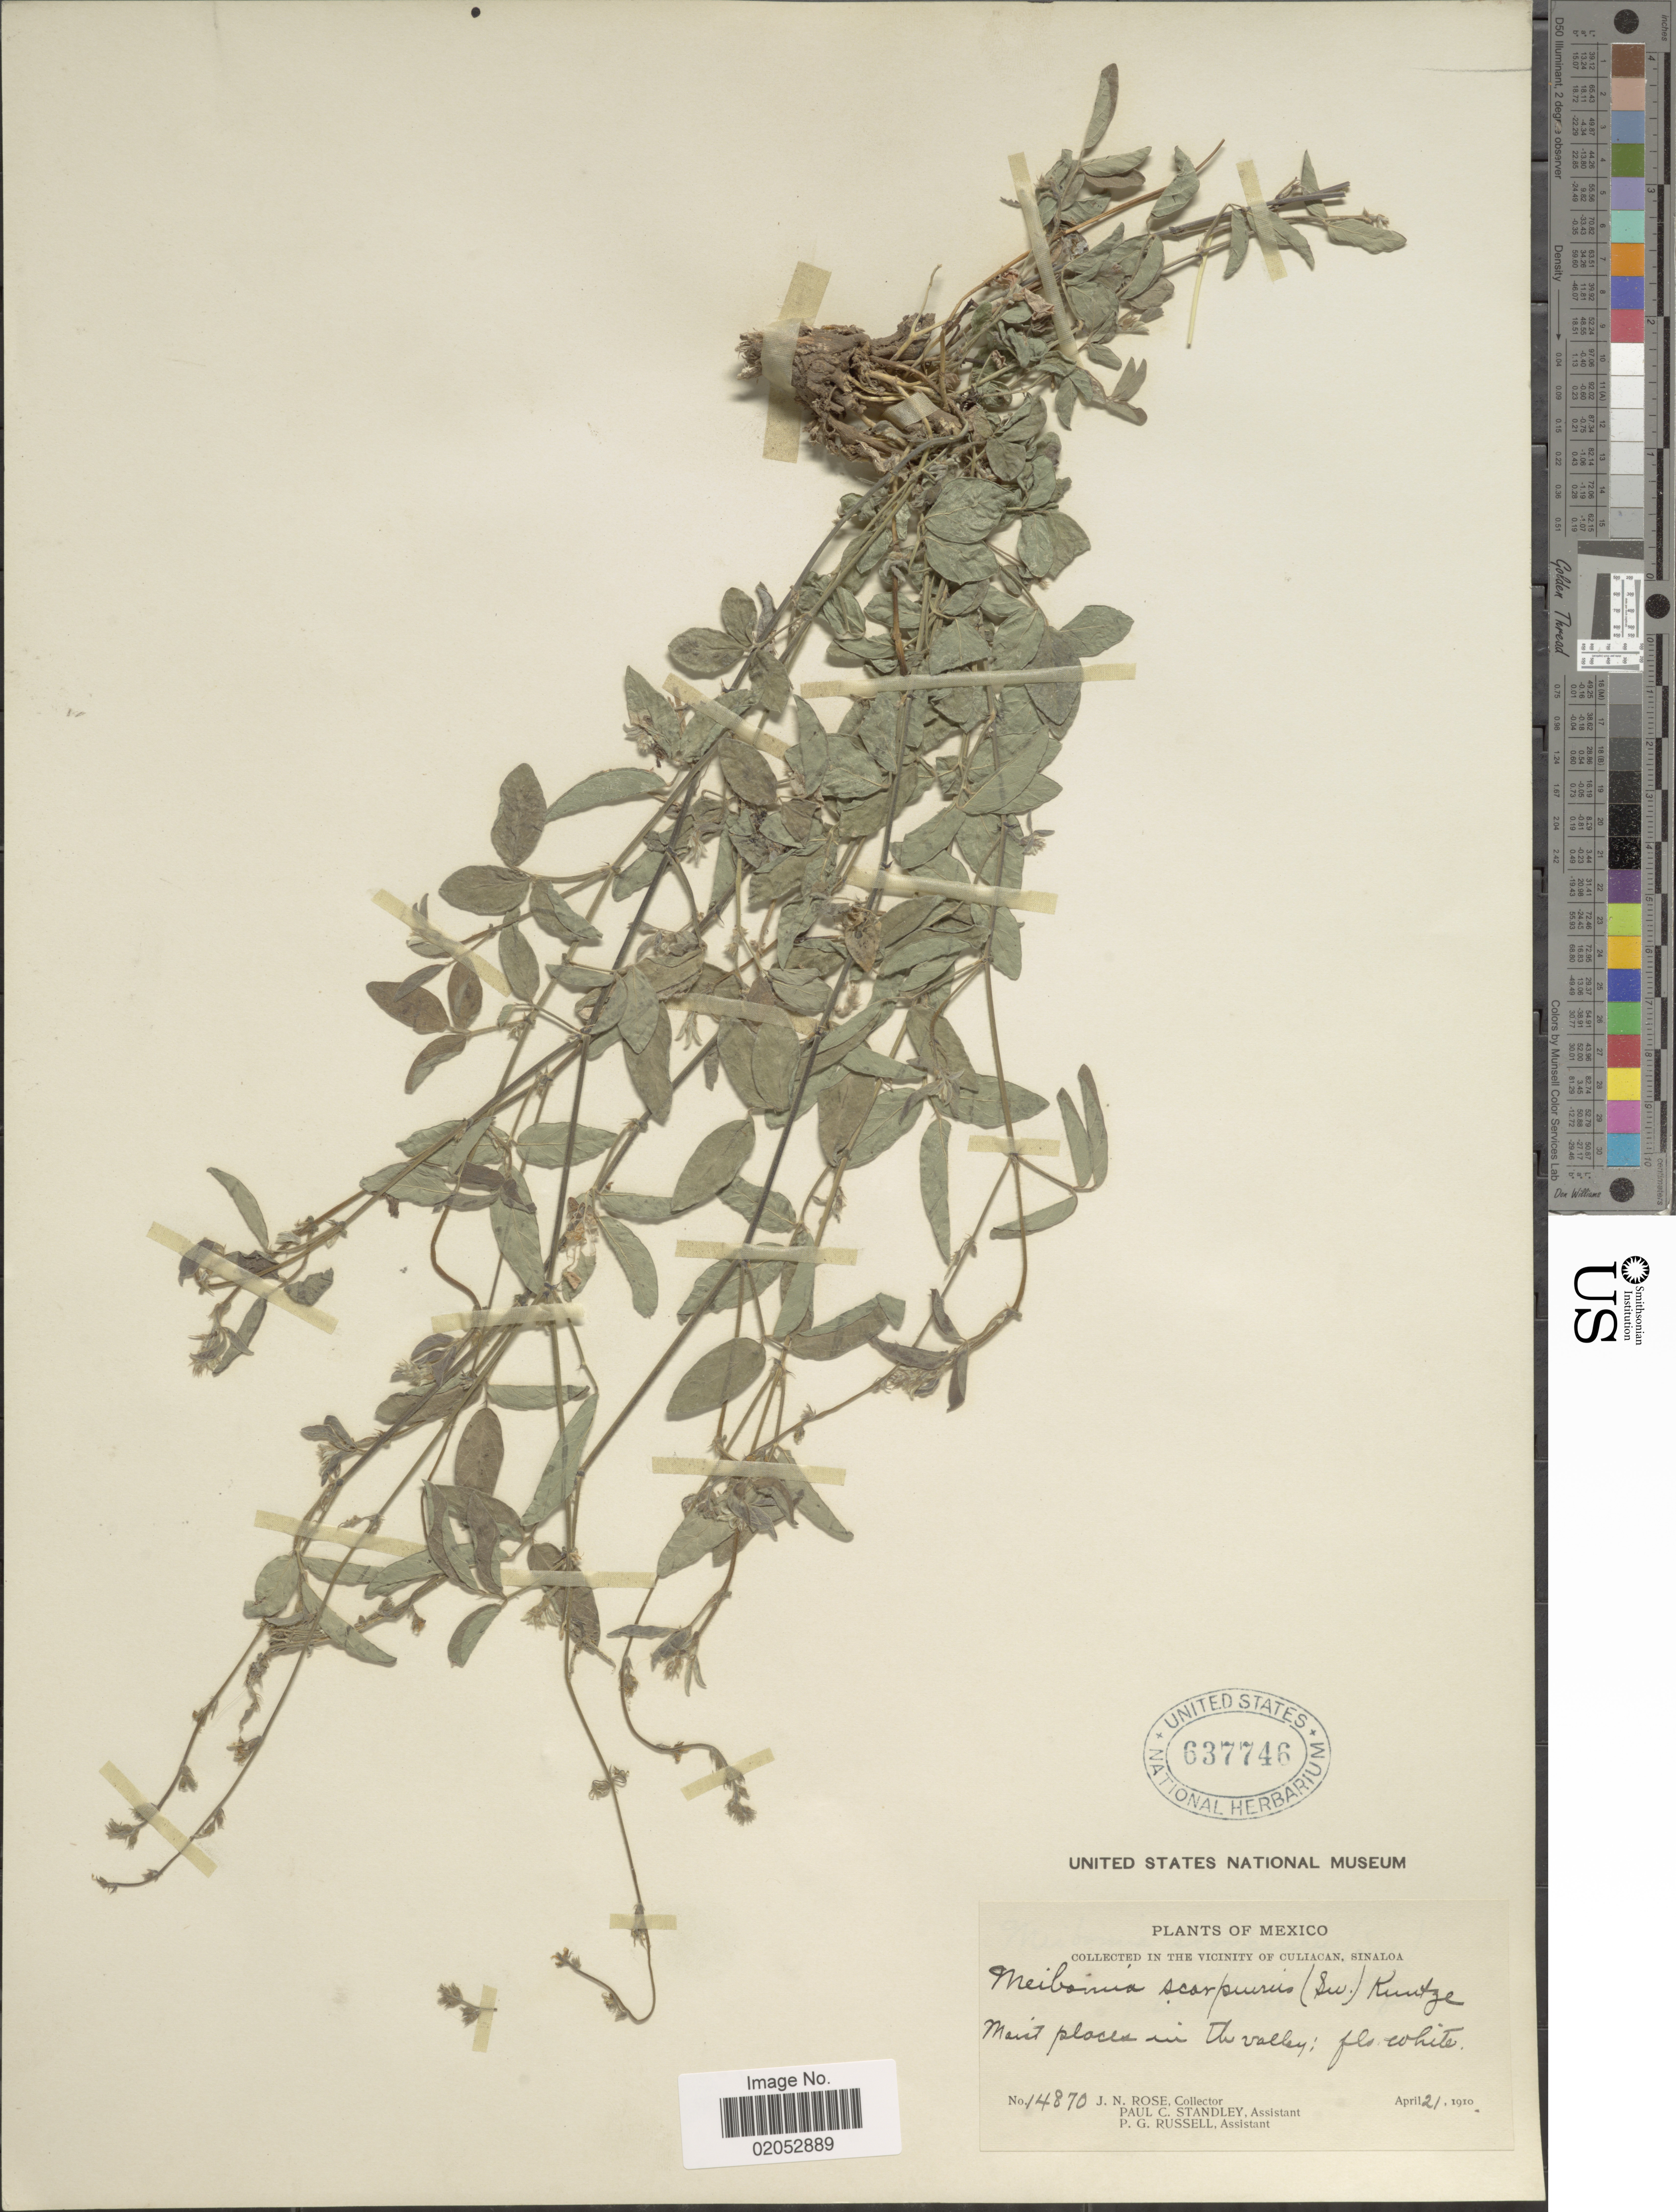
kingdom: Plantae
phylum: Tracheophyta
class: Magnoliopsida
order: Fabales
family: Fabaceae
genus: Desmodium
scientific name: Desmodium scorpiurus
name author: (Sw.) Desv. ex DC.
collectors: J. N. Rose, P. C. Standley & P. G. Russell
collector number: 14870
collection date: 1910-04-21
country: Mexico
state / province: Sinaloa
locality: In the vicinity of Culiacan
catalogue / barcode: US 637746